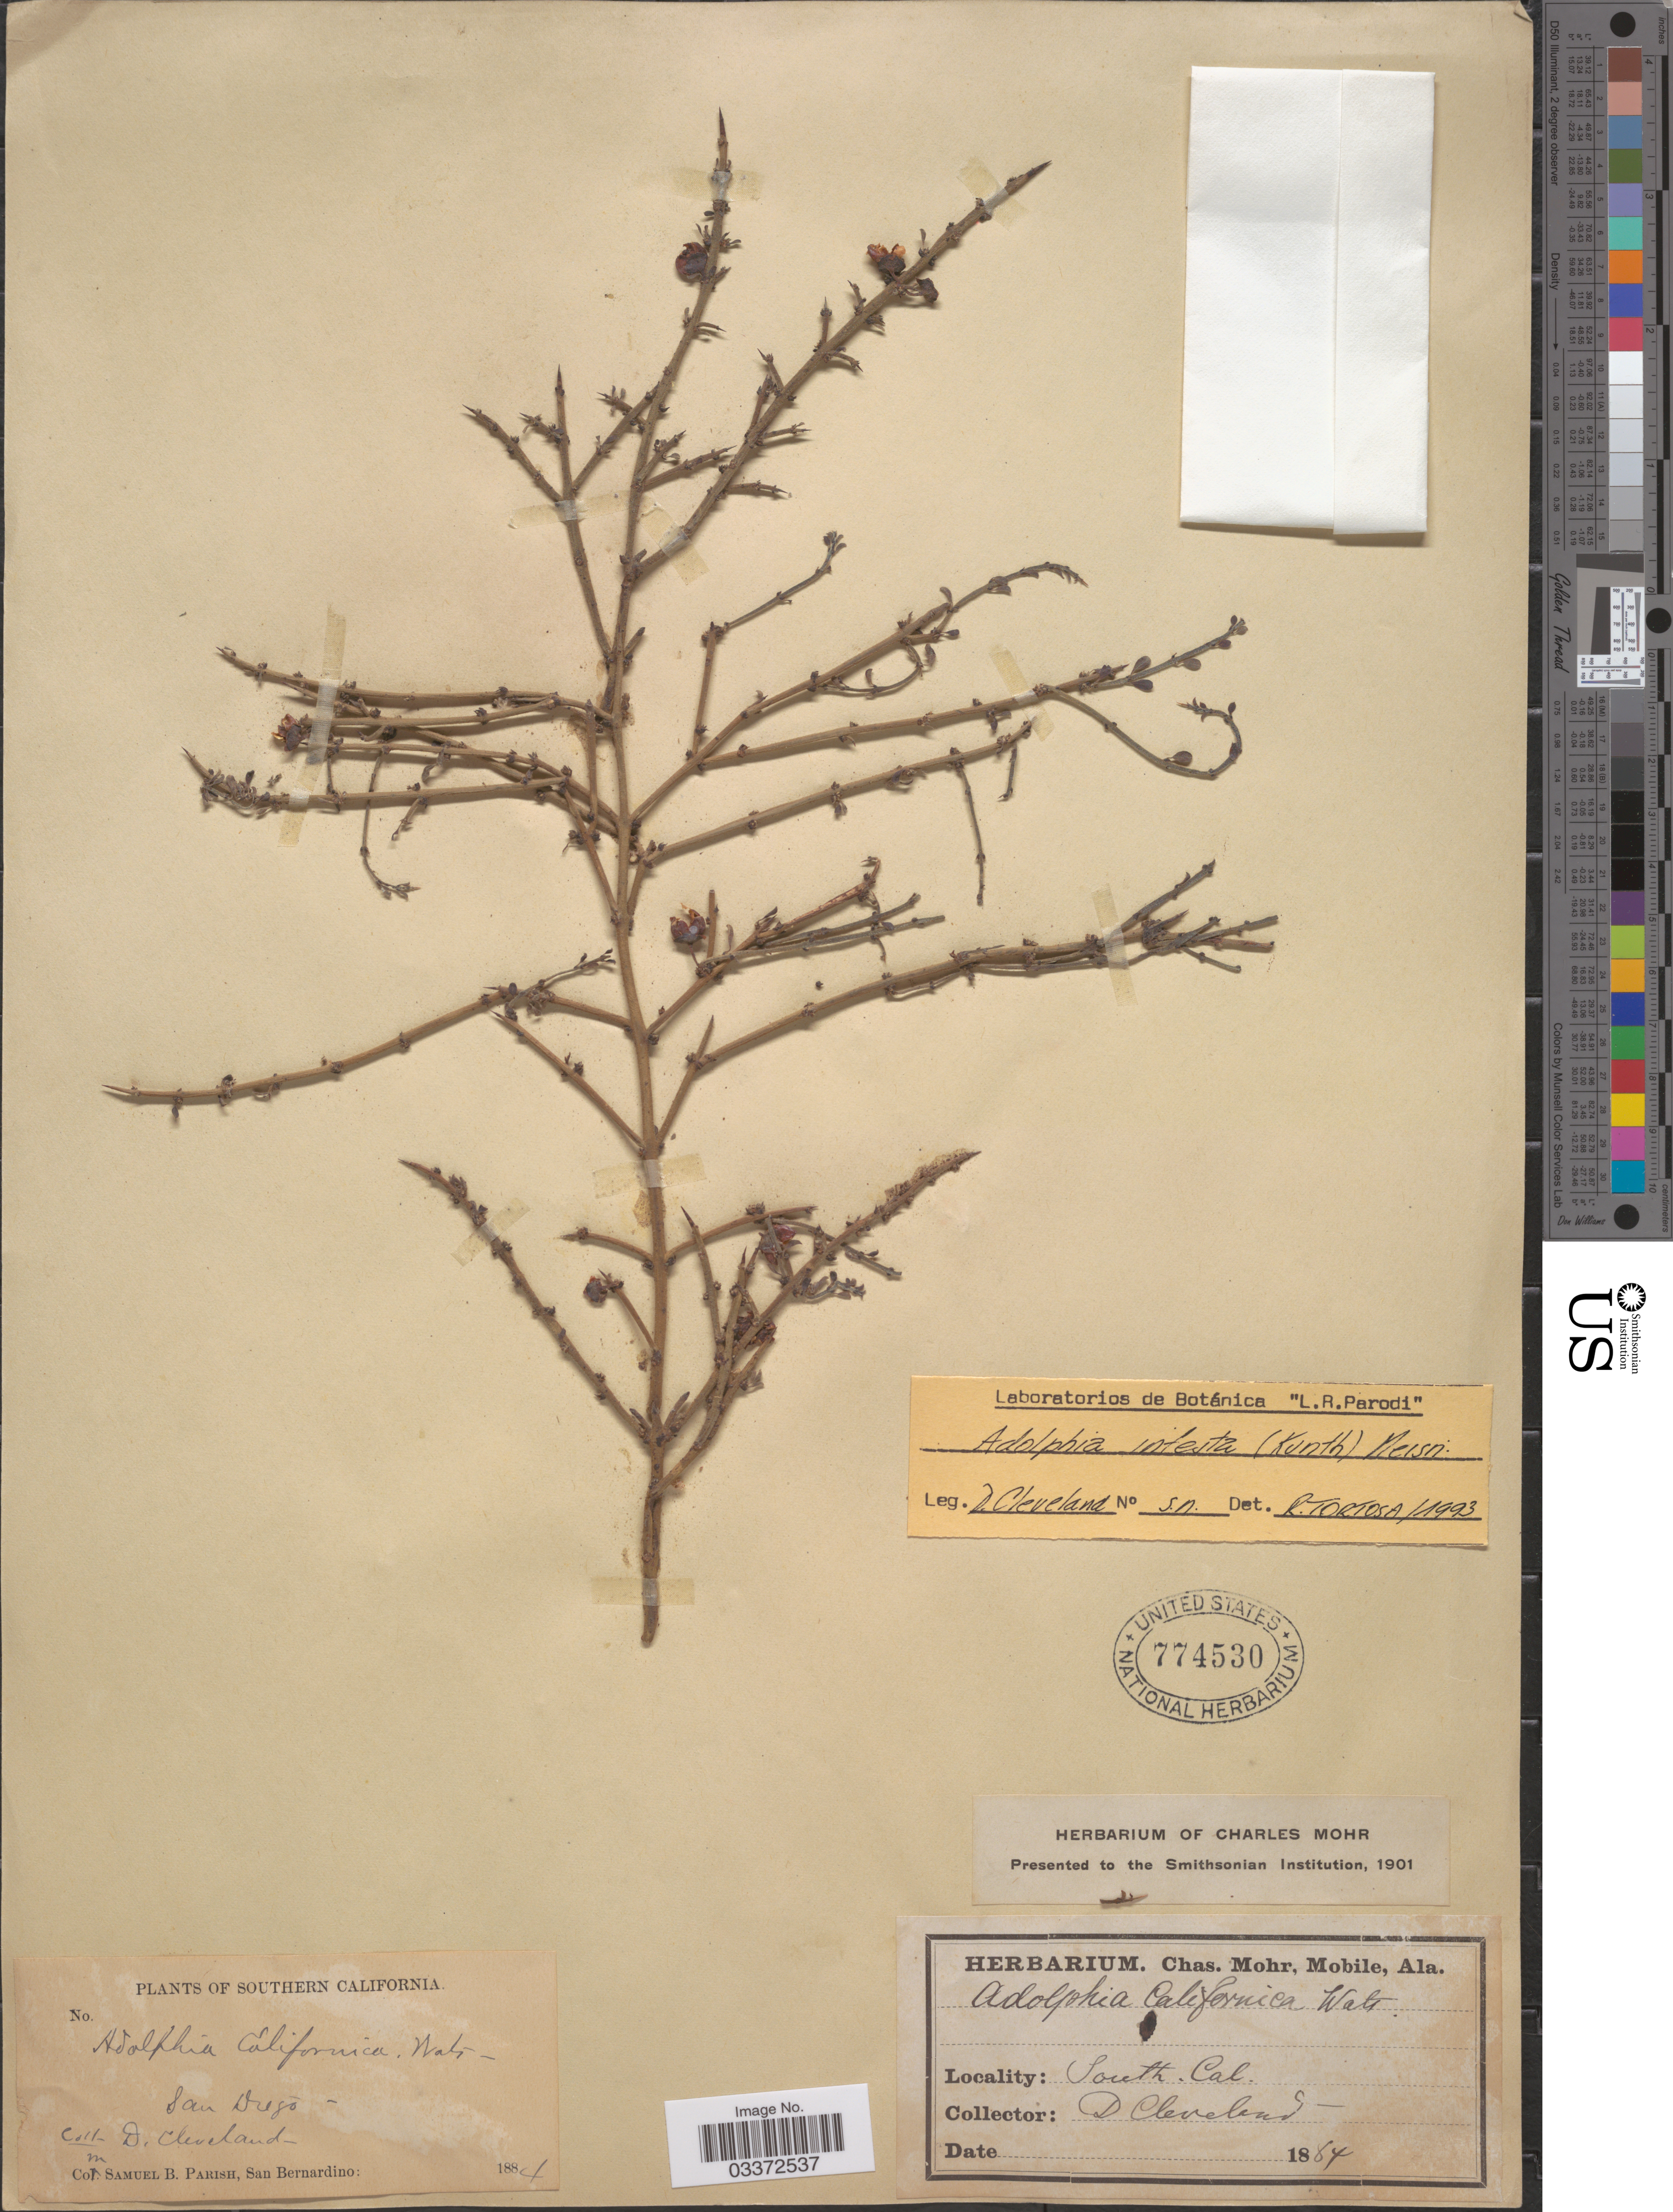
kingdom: Plantae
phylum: Tracheophyta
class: Magnoliopsida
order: Rosales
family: Rhamnaceae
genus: Adolphia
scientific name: Adolphia infesta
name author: (Kunth) Meisn.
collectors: D. Cleveland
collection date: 1884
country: United States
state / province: California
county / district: San Diego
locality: Southern California. San Diego.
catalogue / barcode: US 774530